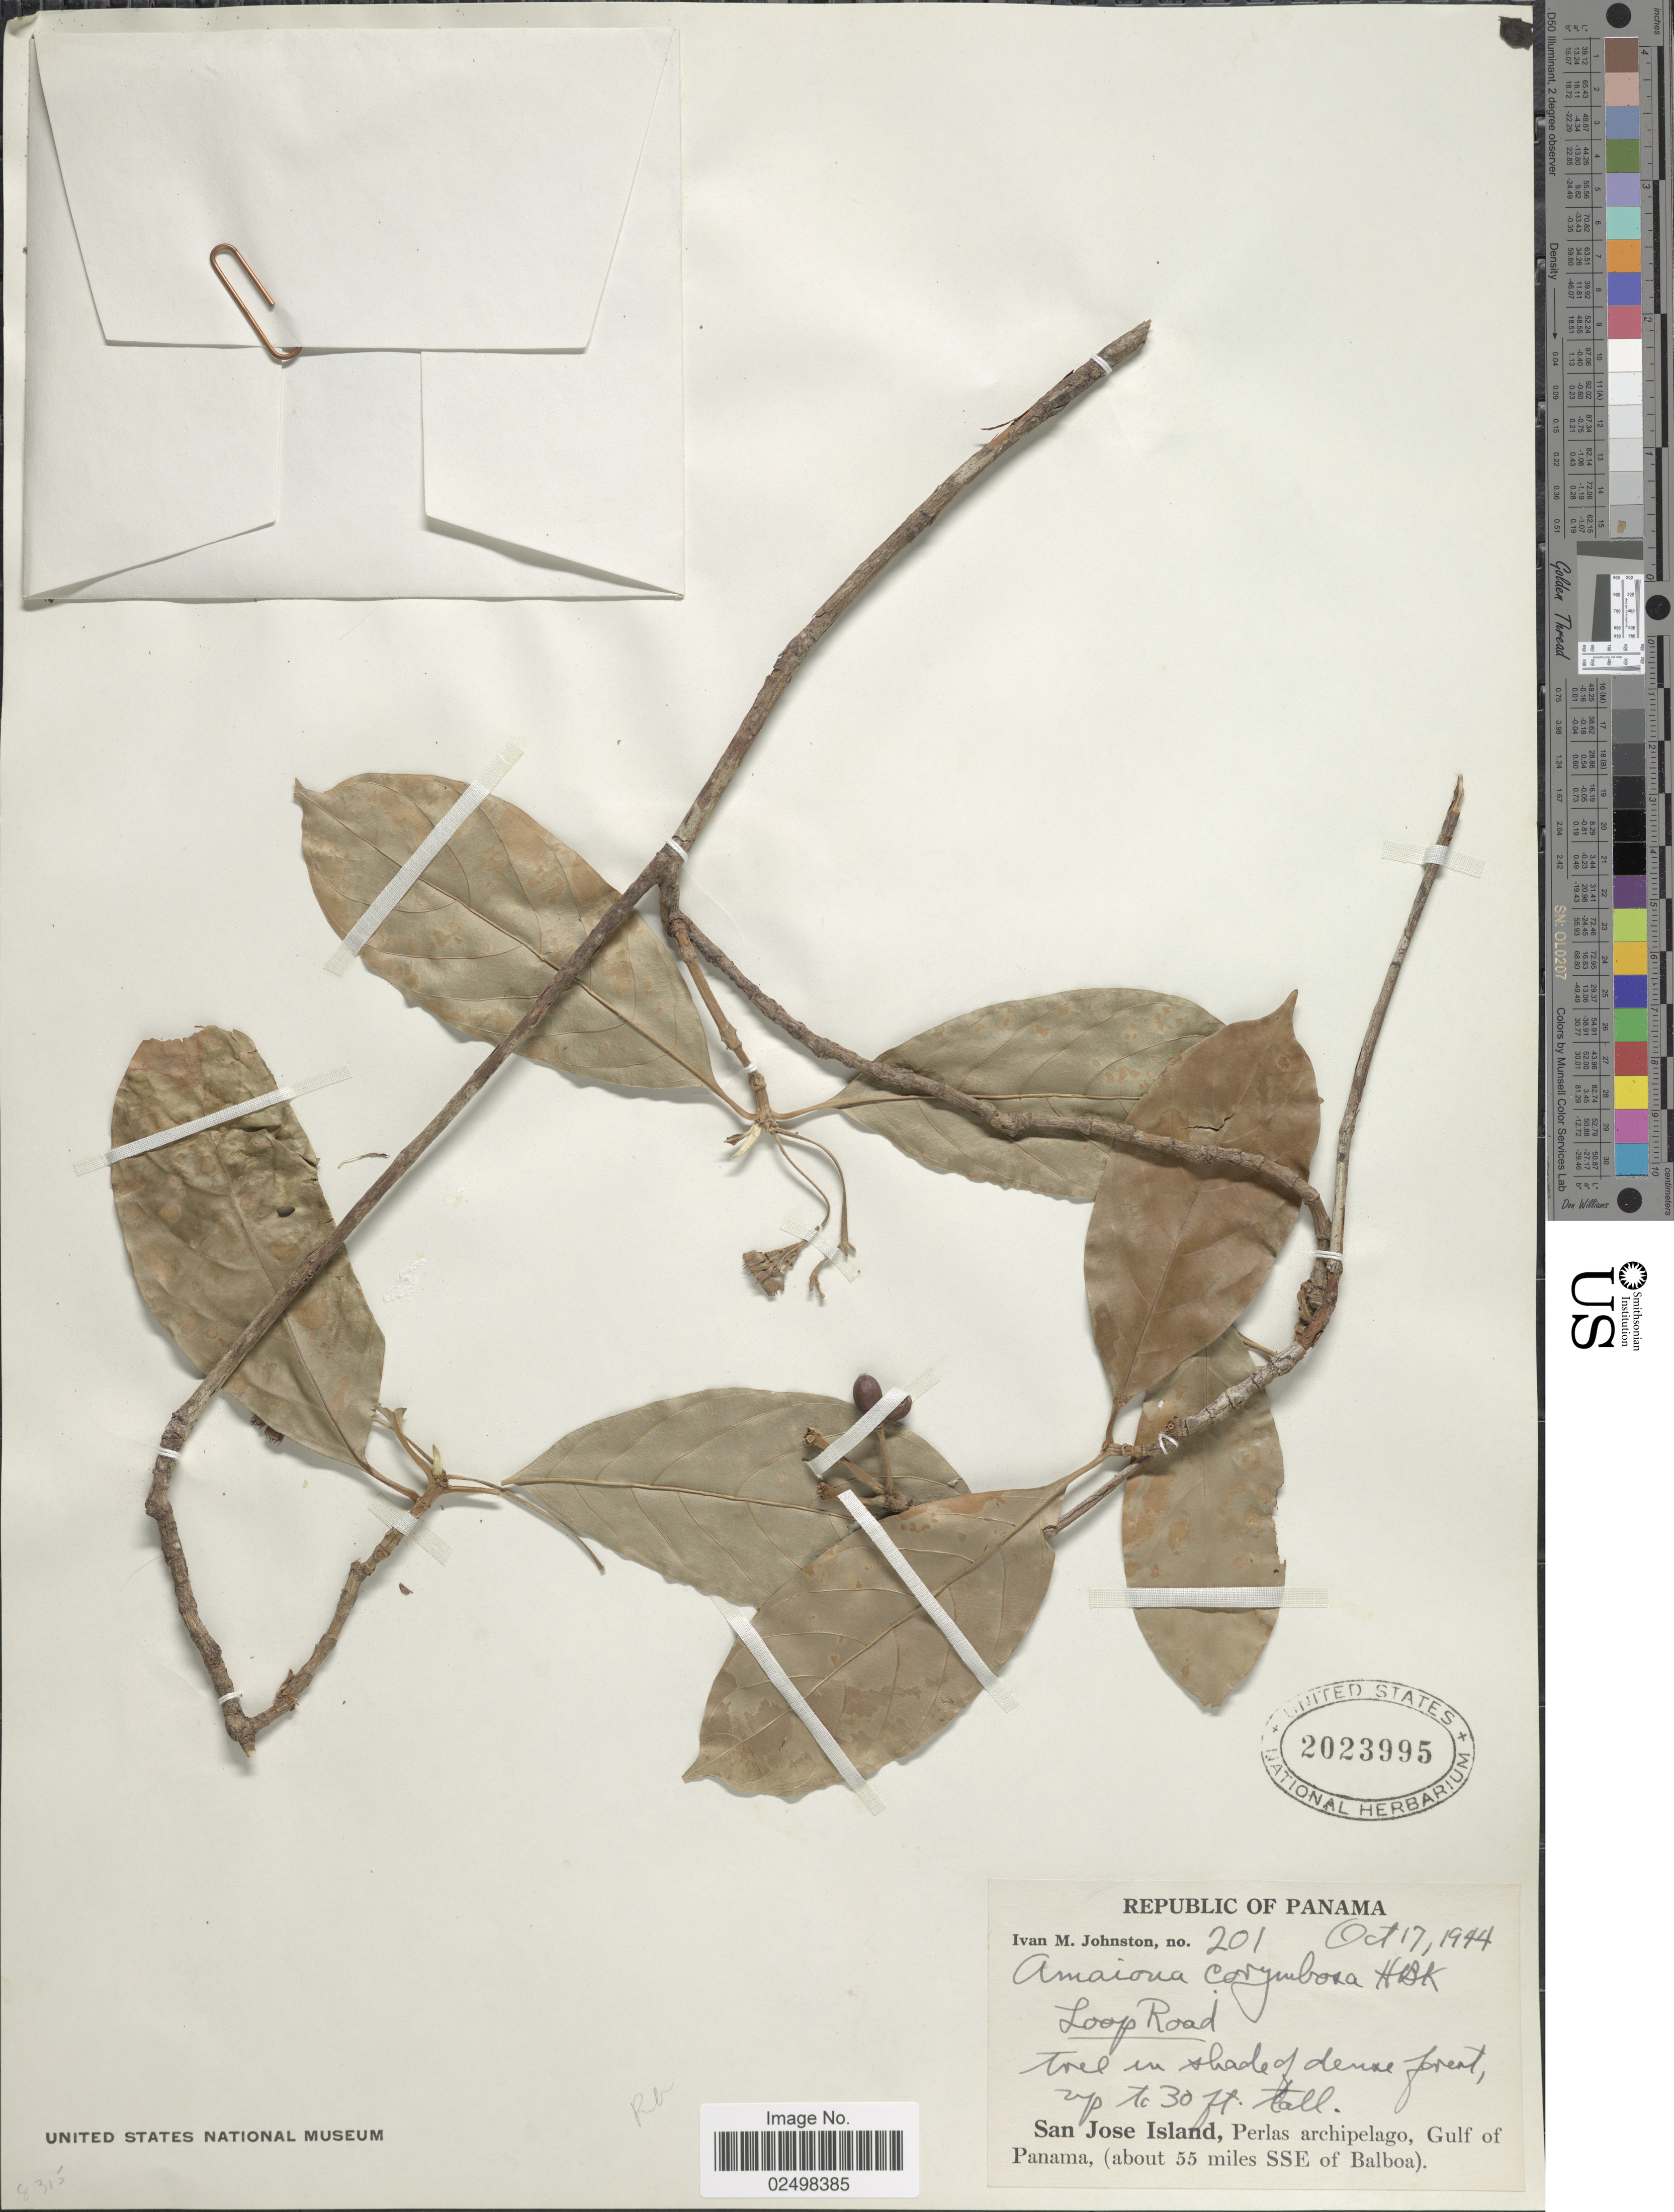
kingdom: Plantae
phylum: Tracheophyta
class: Magnoliopsida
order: Gentianales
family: Rubiaceae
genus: Amaioua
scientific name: Amaioua corymbosa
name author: Kunth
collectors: I.M. Johnston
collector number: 201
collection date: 1944-10-17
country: Panama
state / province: Panamá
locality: Loop Road. San Jose Island, Perlas archipelago, Gulf of Panama, (about 55 miles SSE of Balboa)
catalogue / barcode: US 2023995